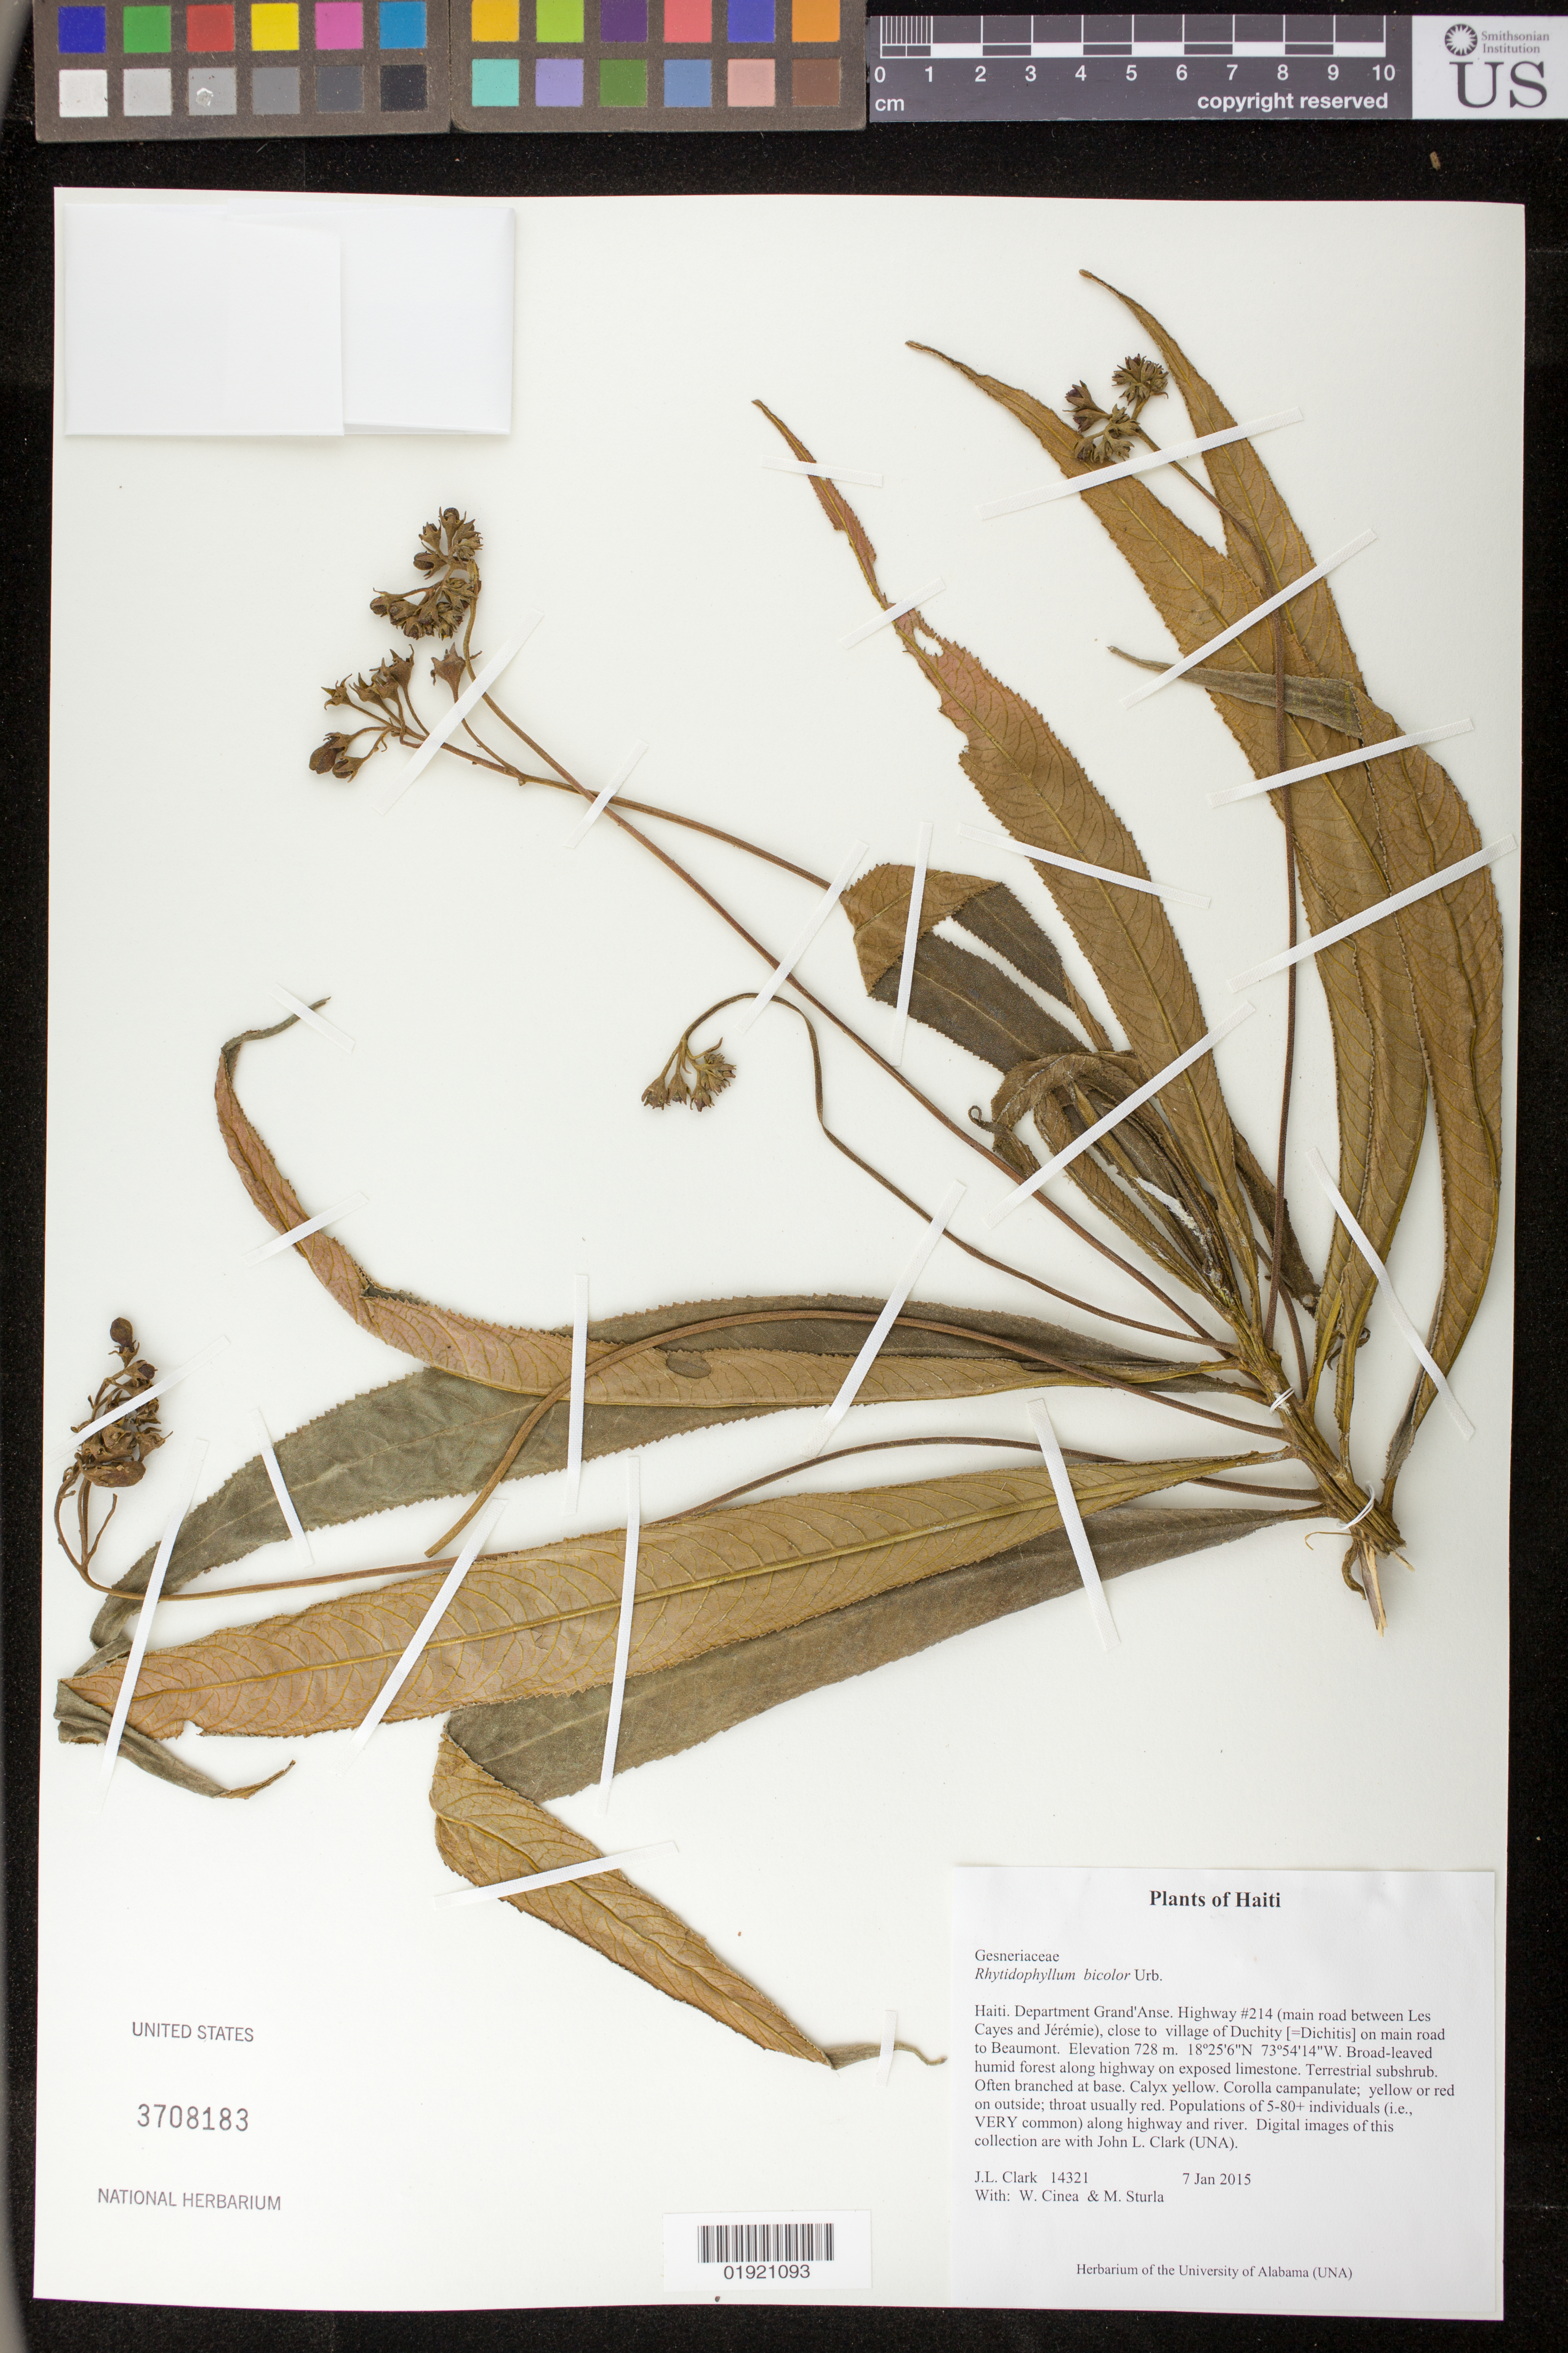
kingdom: Plantae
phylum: Tracheophyta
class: Magnoliopsida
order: Lamiales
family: Gesneriaceae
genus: Gesneria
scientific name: Gesneria bicolor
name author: (Urban) Simon Joly & J.L. Clark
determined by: Skog, Laurence E.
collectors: J. L. Clark, W. Cinea & M. Sturla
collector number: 14321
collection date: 2015-01-07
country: Haiti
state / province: Grand'Anse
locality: Highway #214 (main road between Les Cayes and Jeremie), close to village of Duchity [=Duchitis] on main road to Beaumont.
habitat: Broad-leaved humid forest along highway on exposed limestone.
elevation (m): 728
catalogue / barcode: US 3708183